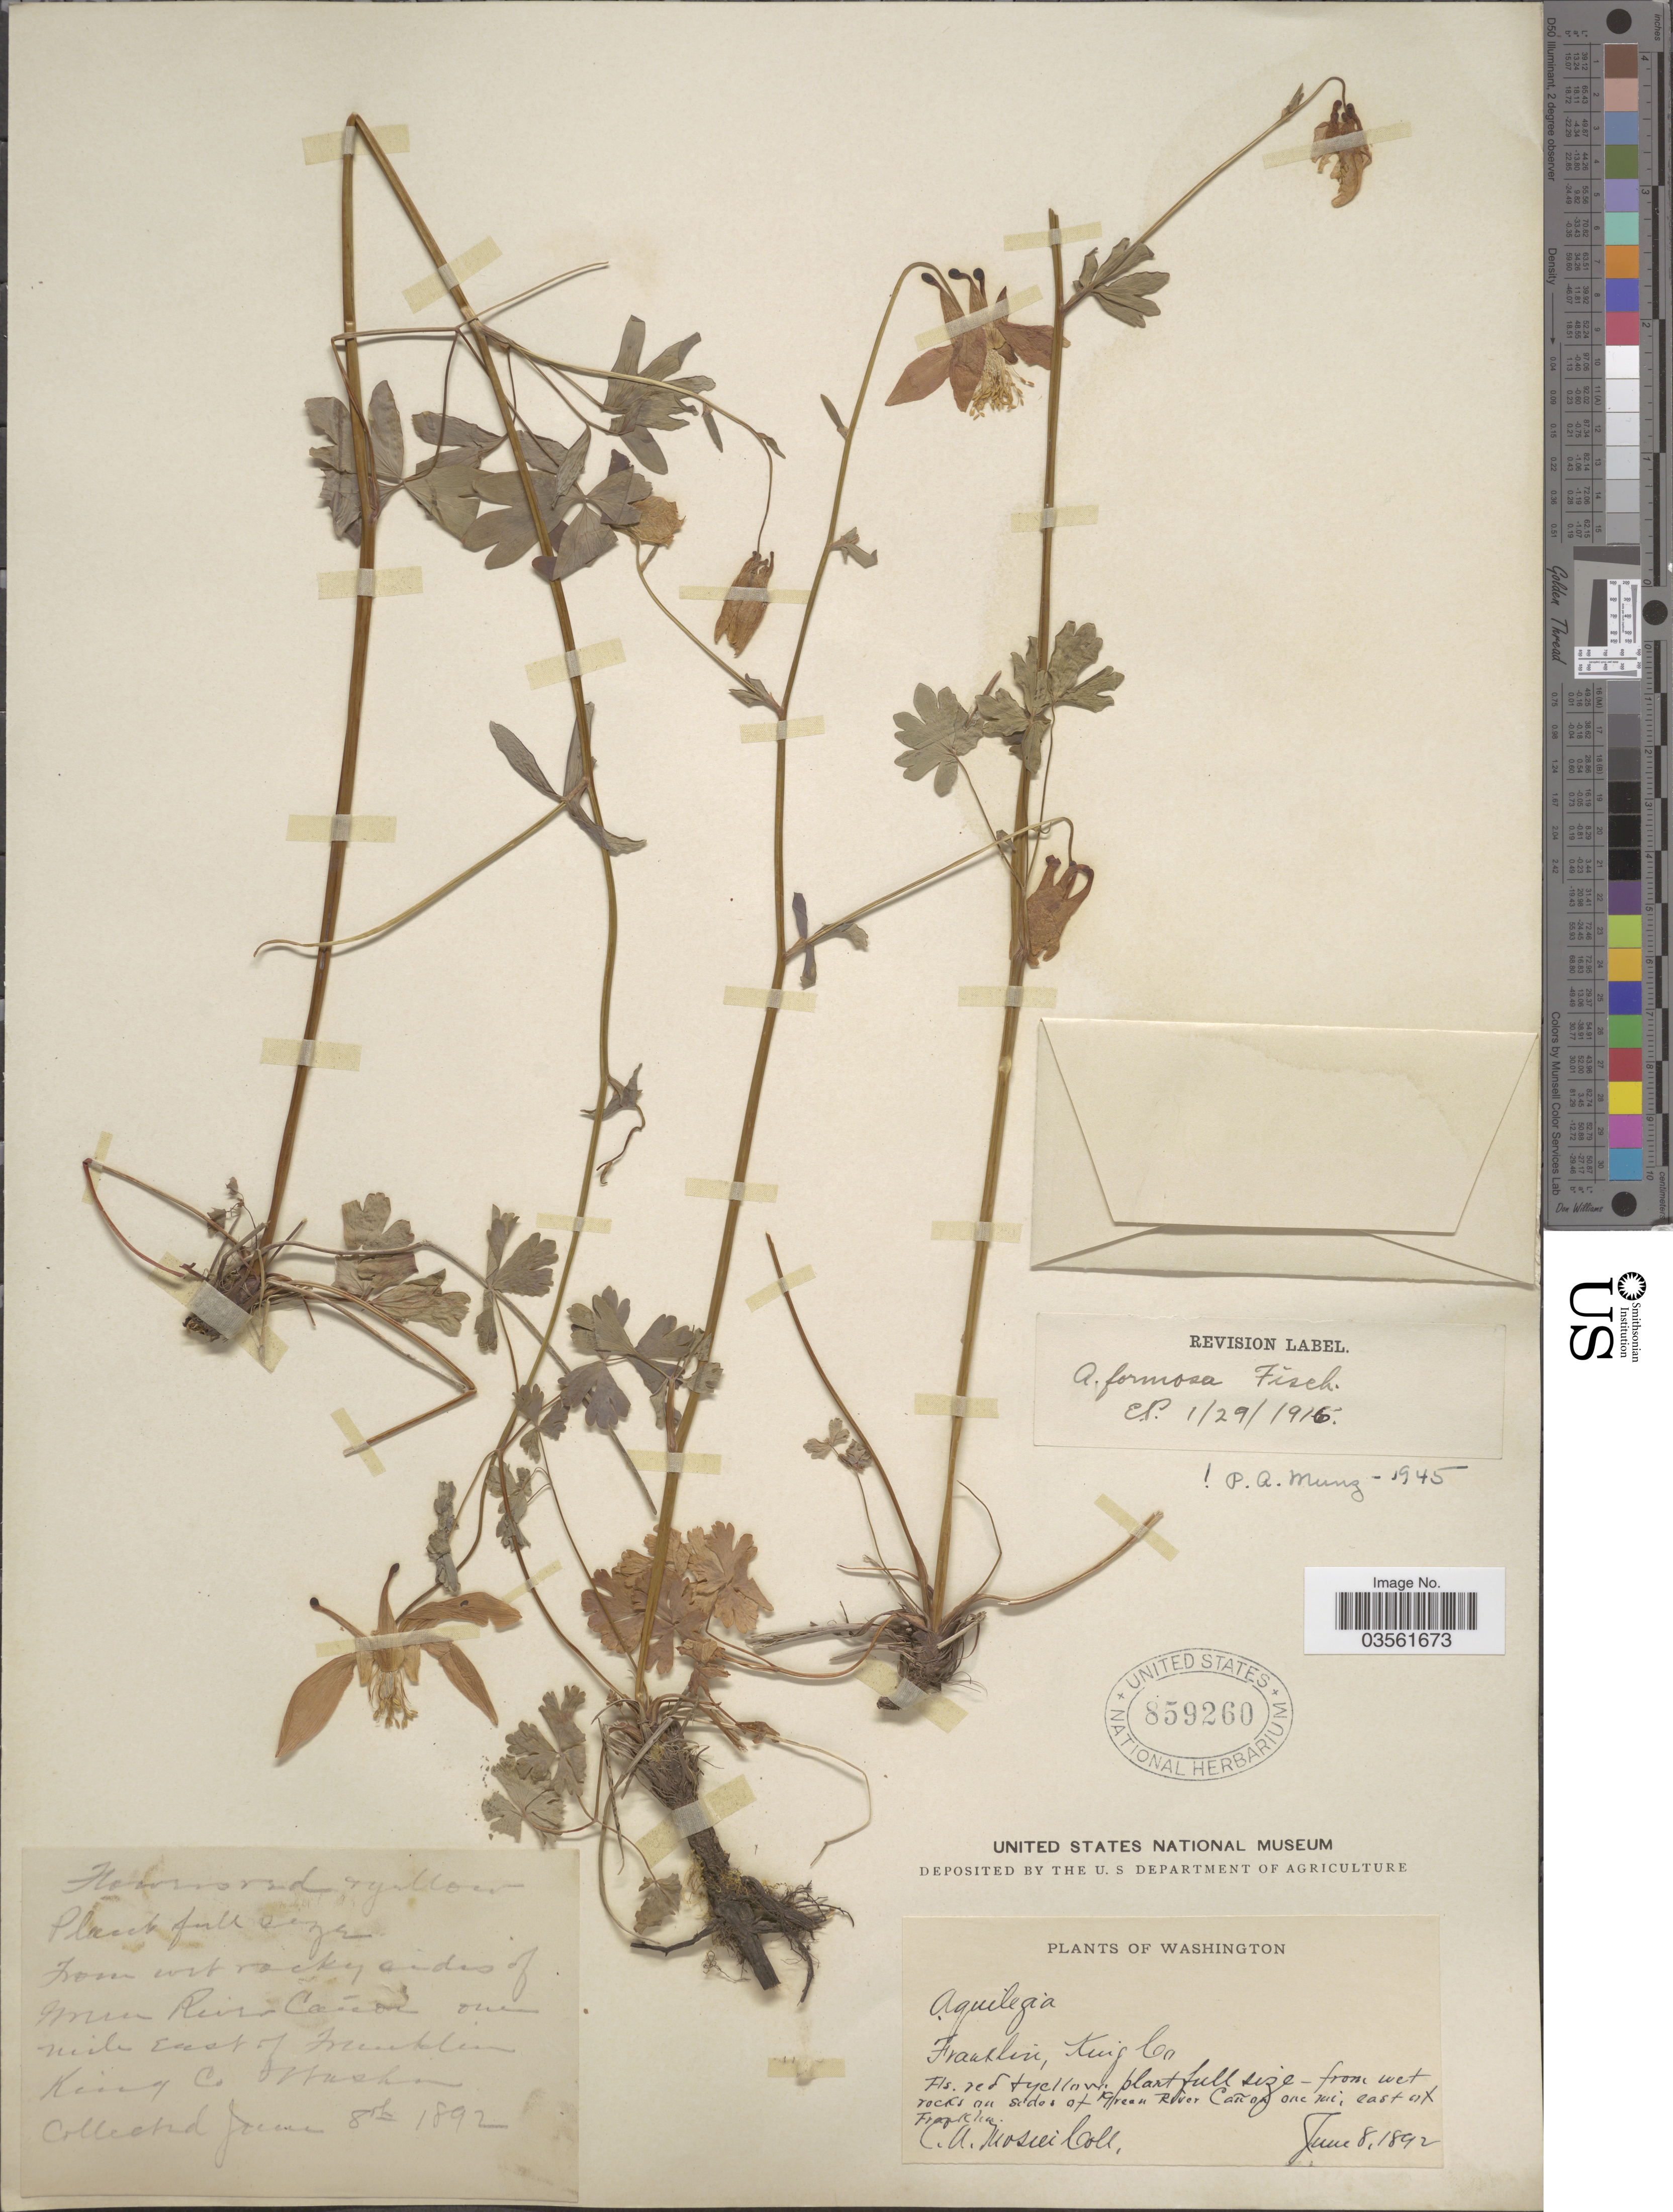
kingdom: Plantae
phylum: Tracheophyta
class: Magnoliopsida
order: Ranunculales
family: Ranunculaceae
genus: Aquilegia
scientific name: Aquilegia formosa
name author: Fisch. ex DC.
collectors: C. A. Mosier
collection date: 1892-06-08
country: United States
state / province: Washington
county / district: King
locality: Franklin, King Co. On sides of Green River Cañon one mi. east on Franklin King Co.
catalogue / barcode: US 859260